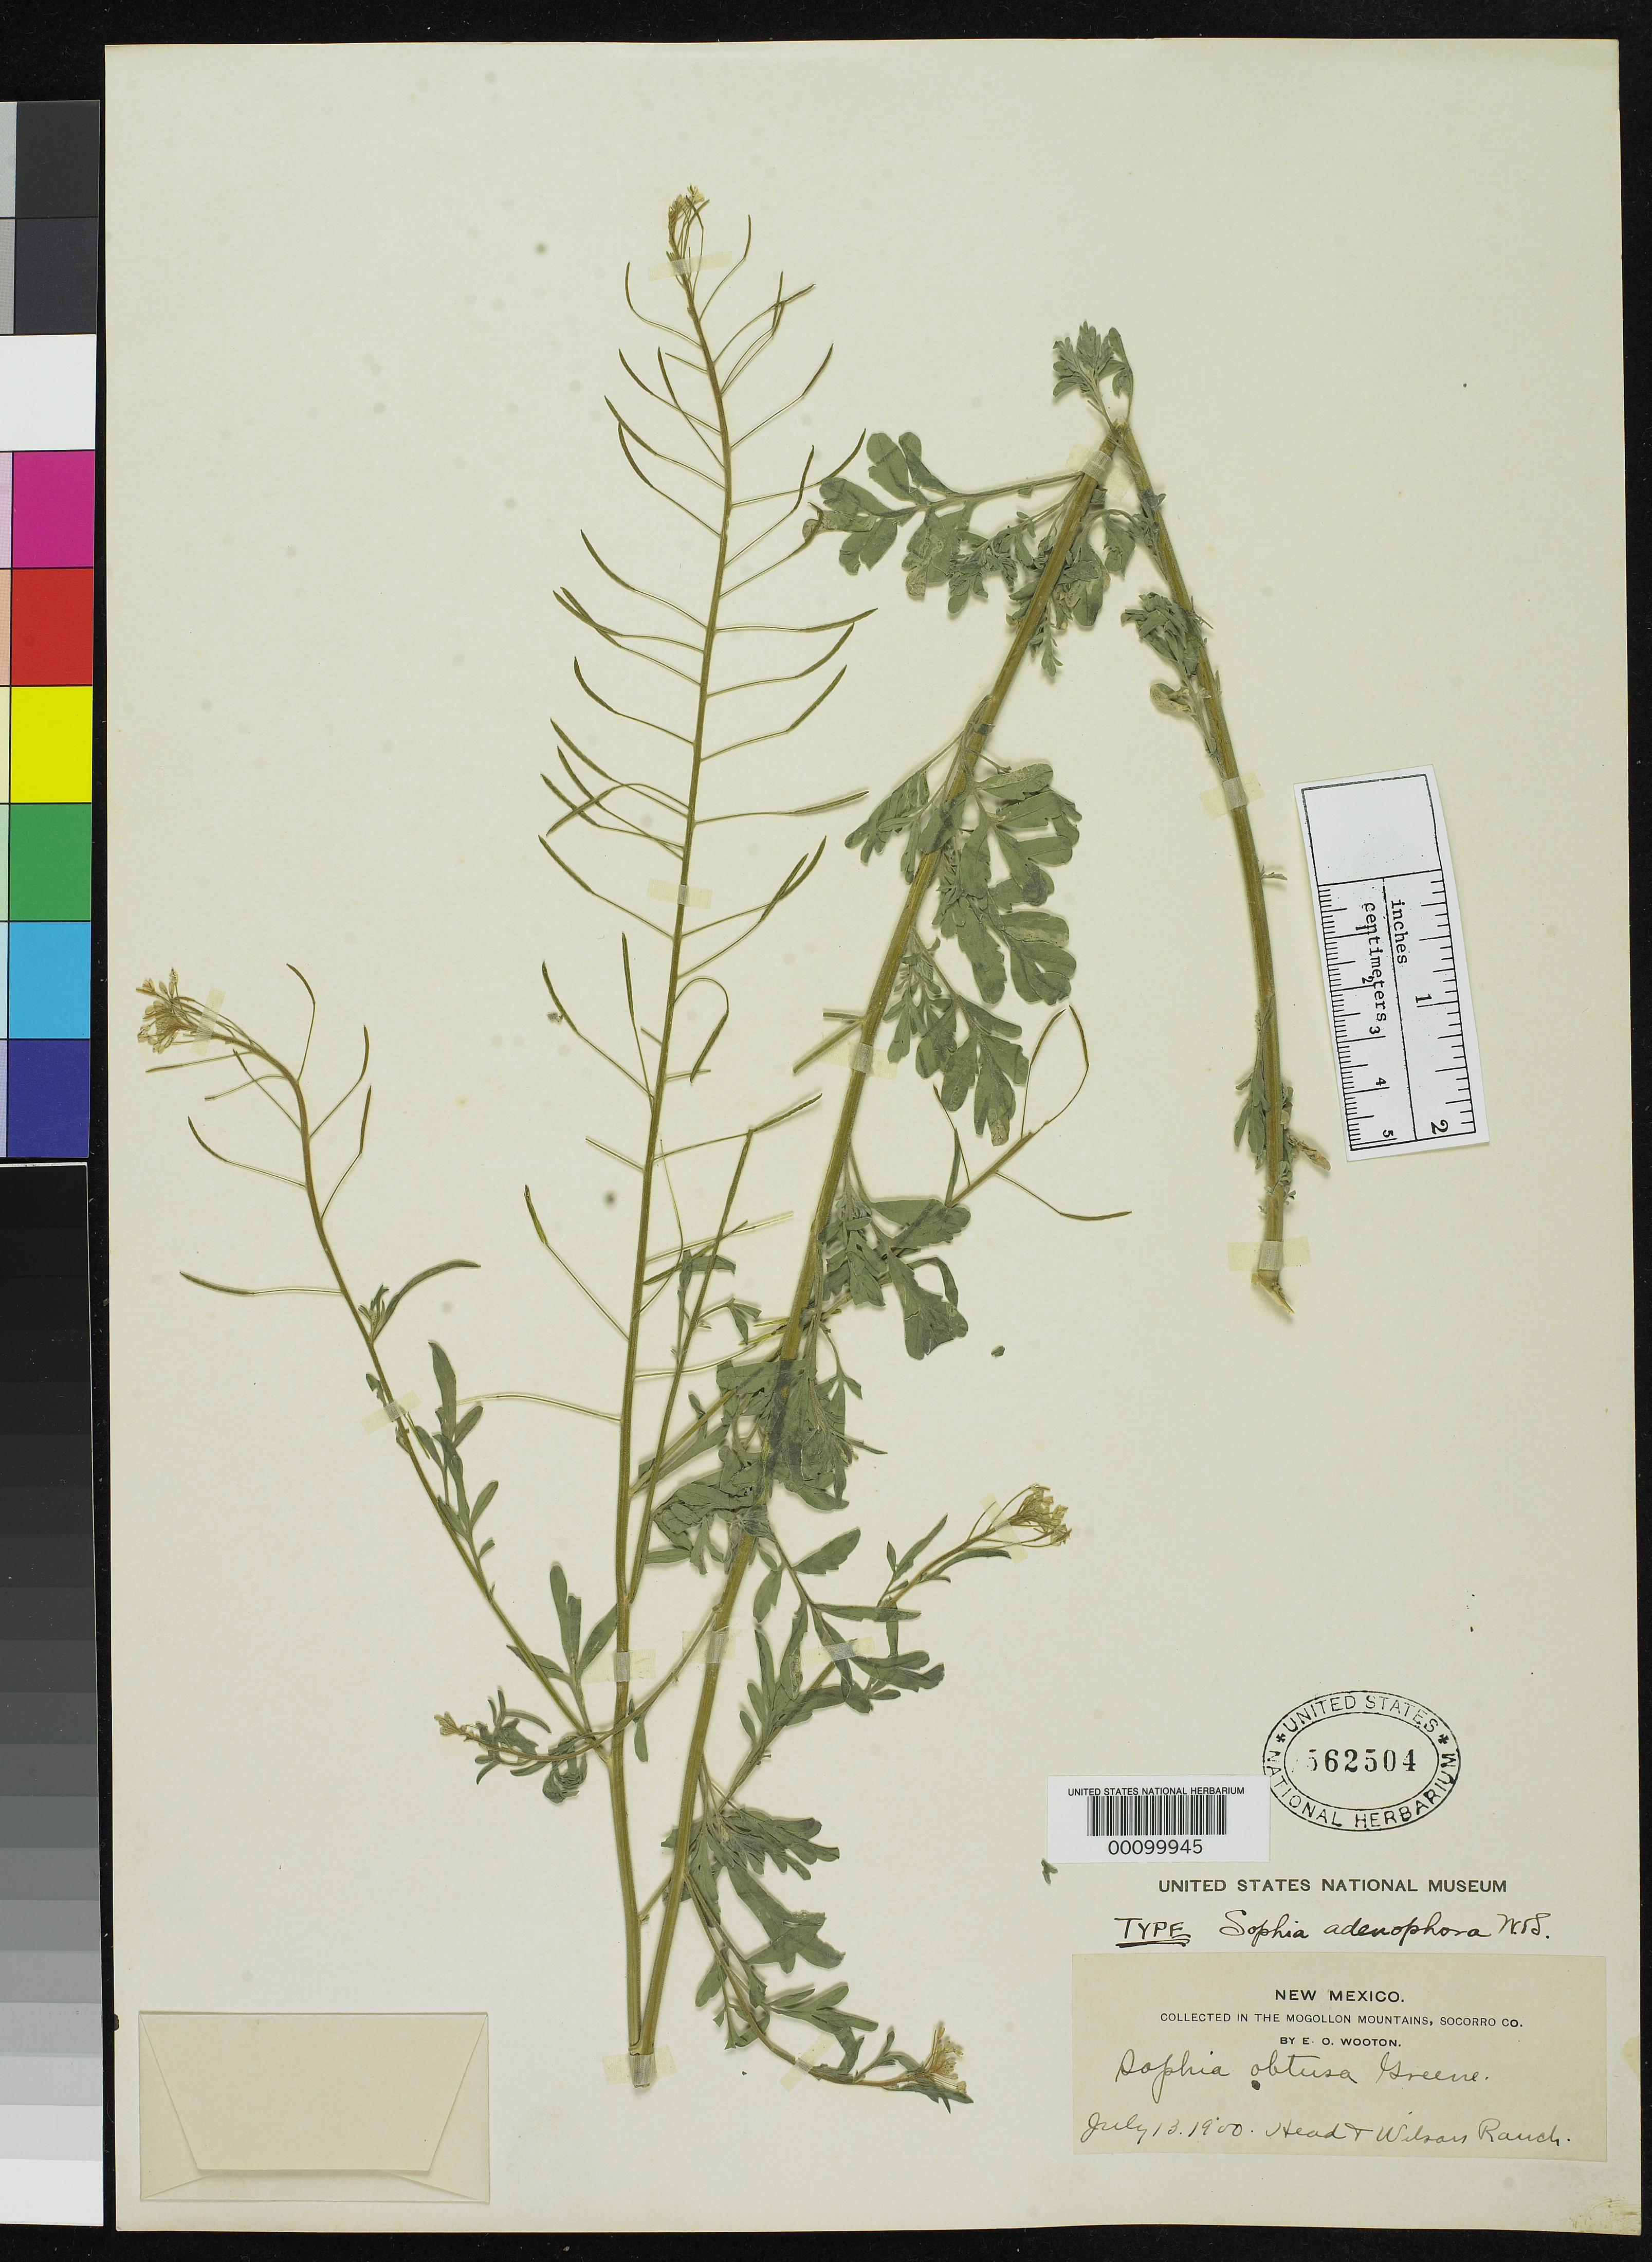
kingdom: Plantae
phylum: Tracheophyta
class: Magnoliopsida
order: Brassicales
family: Brassicaceae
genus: Sophia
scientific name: Sophia adenophora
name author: Wooton & Standl.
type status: Holotype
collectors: E. O. Wooton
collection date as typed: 13 Jul 1900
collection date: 1900-07-13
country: United States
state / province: New Mexico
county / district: Grant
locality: Wilson Ranch S of Mule Creek.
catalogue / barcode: US 562504